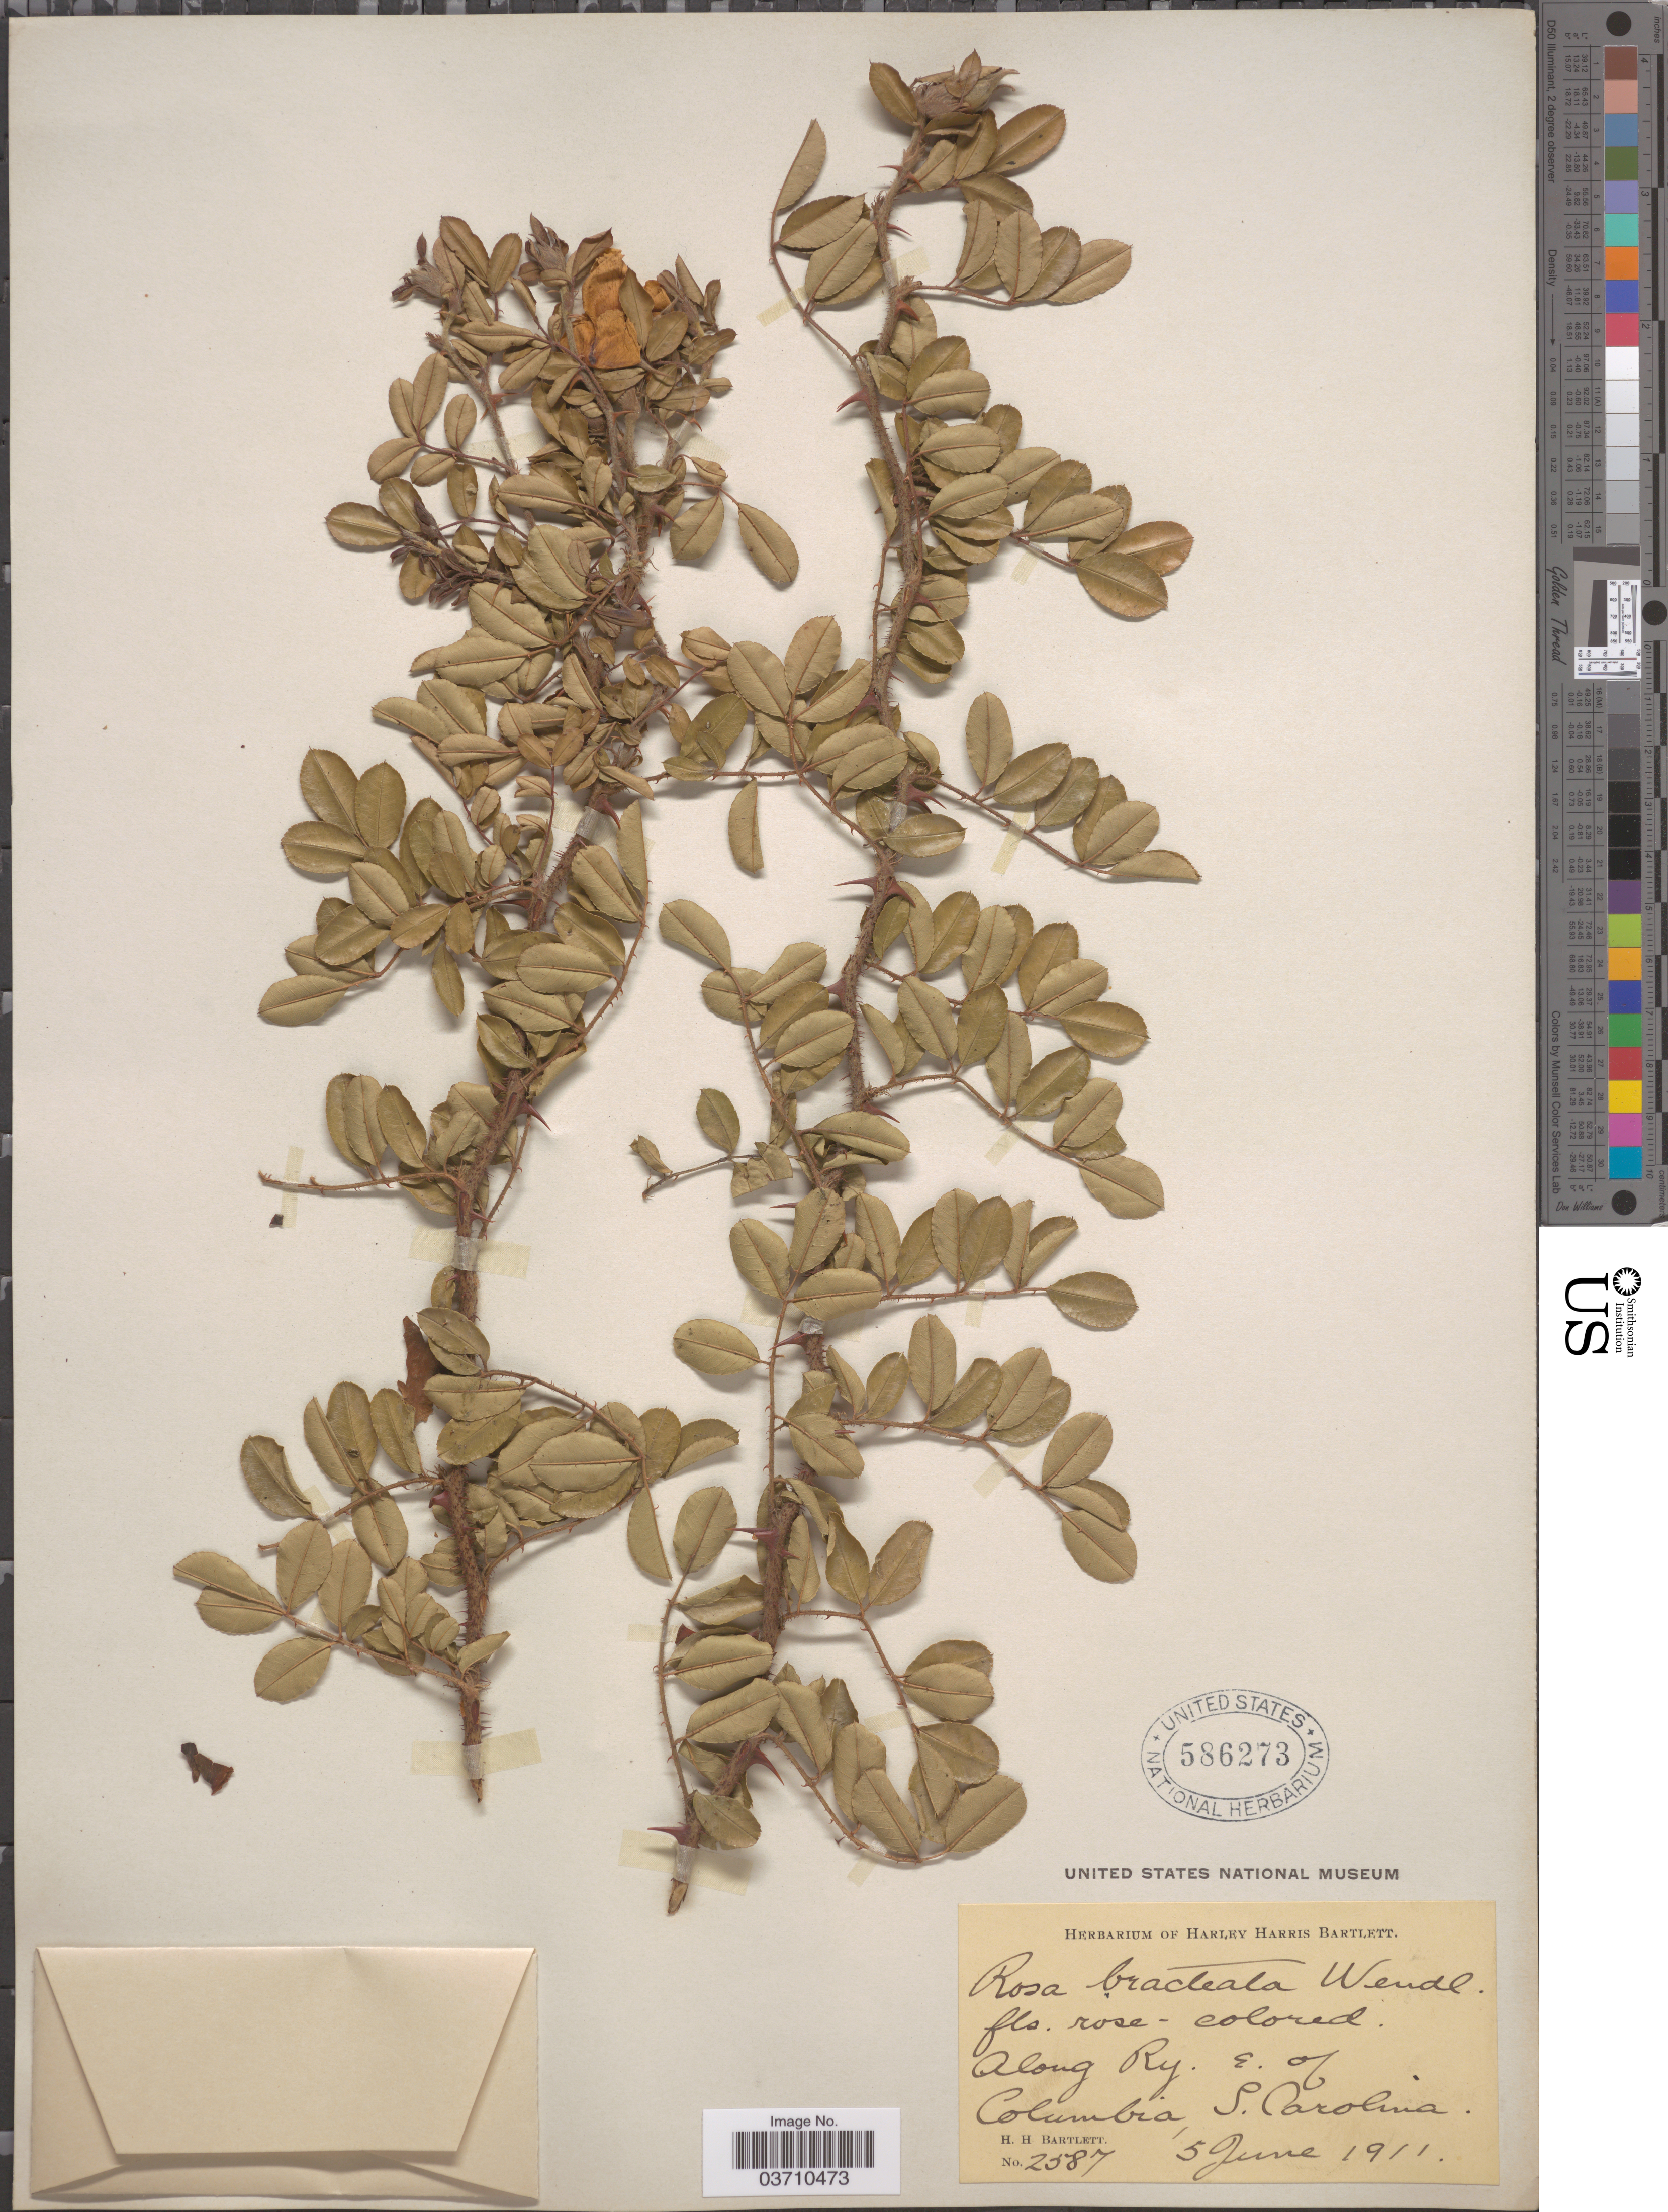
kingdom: Plantae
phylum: Tracheophyta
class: Magnoliopsida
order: Rosales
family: Rosaceae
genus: Rosa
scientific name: Rosa bracteata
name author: J.C. Wendl.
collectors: H. H. Bartlett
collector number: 2587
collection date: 1911-06-05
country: United States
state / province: South Carolina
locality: Along Ry. E. of Columbia.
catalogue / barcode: US 586273